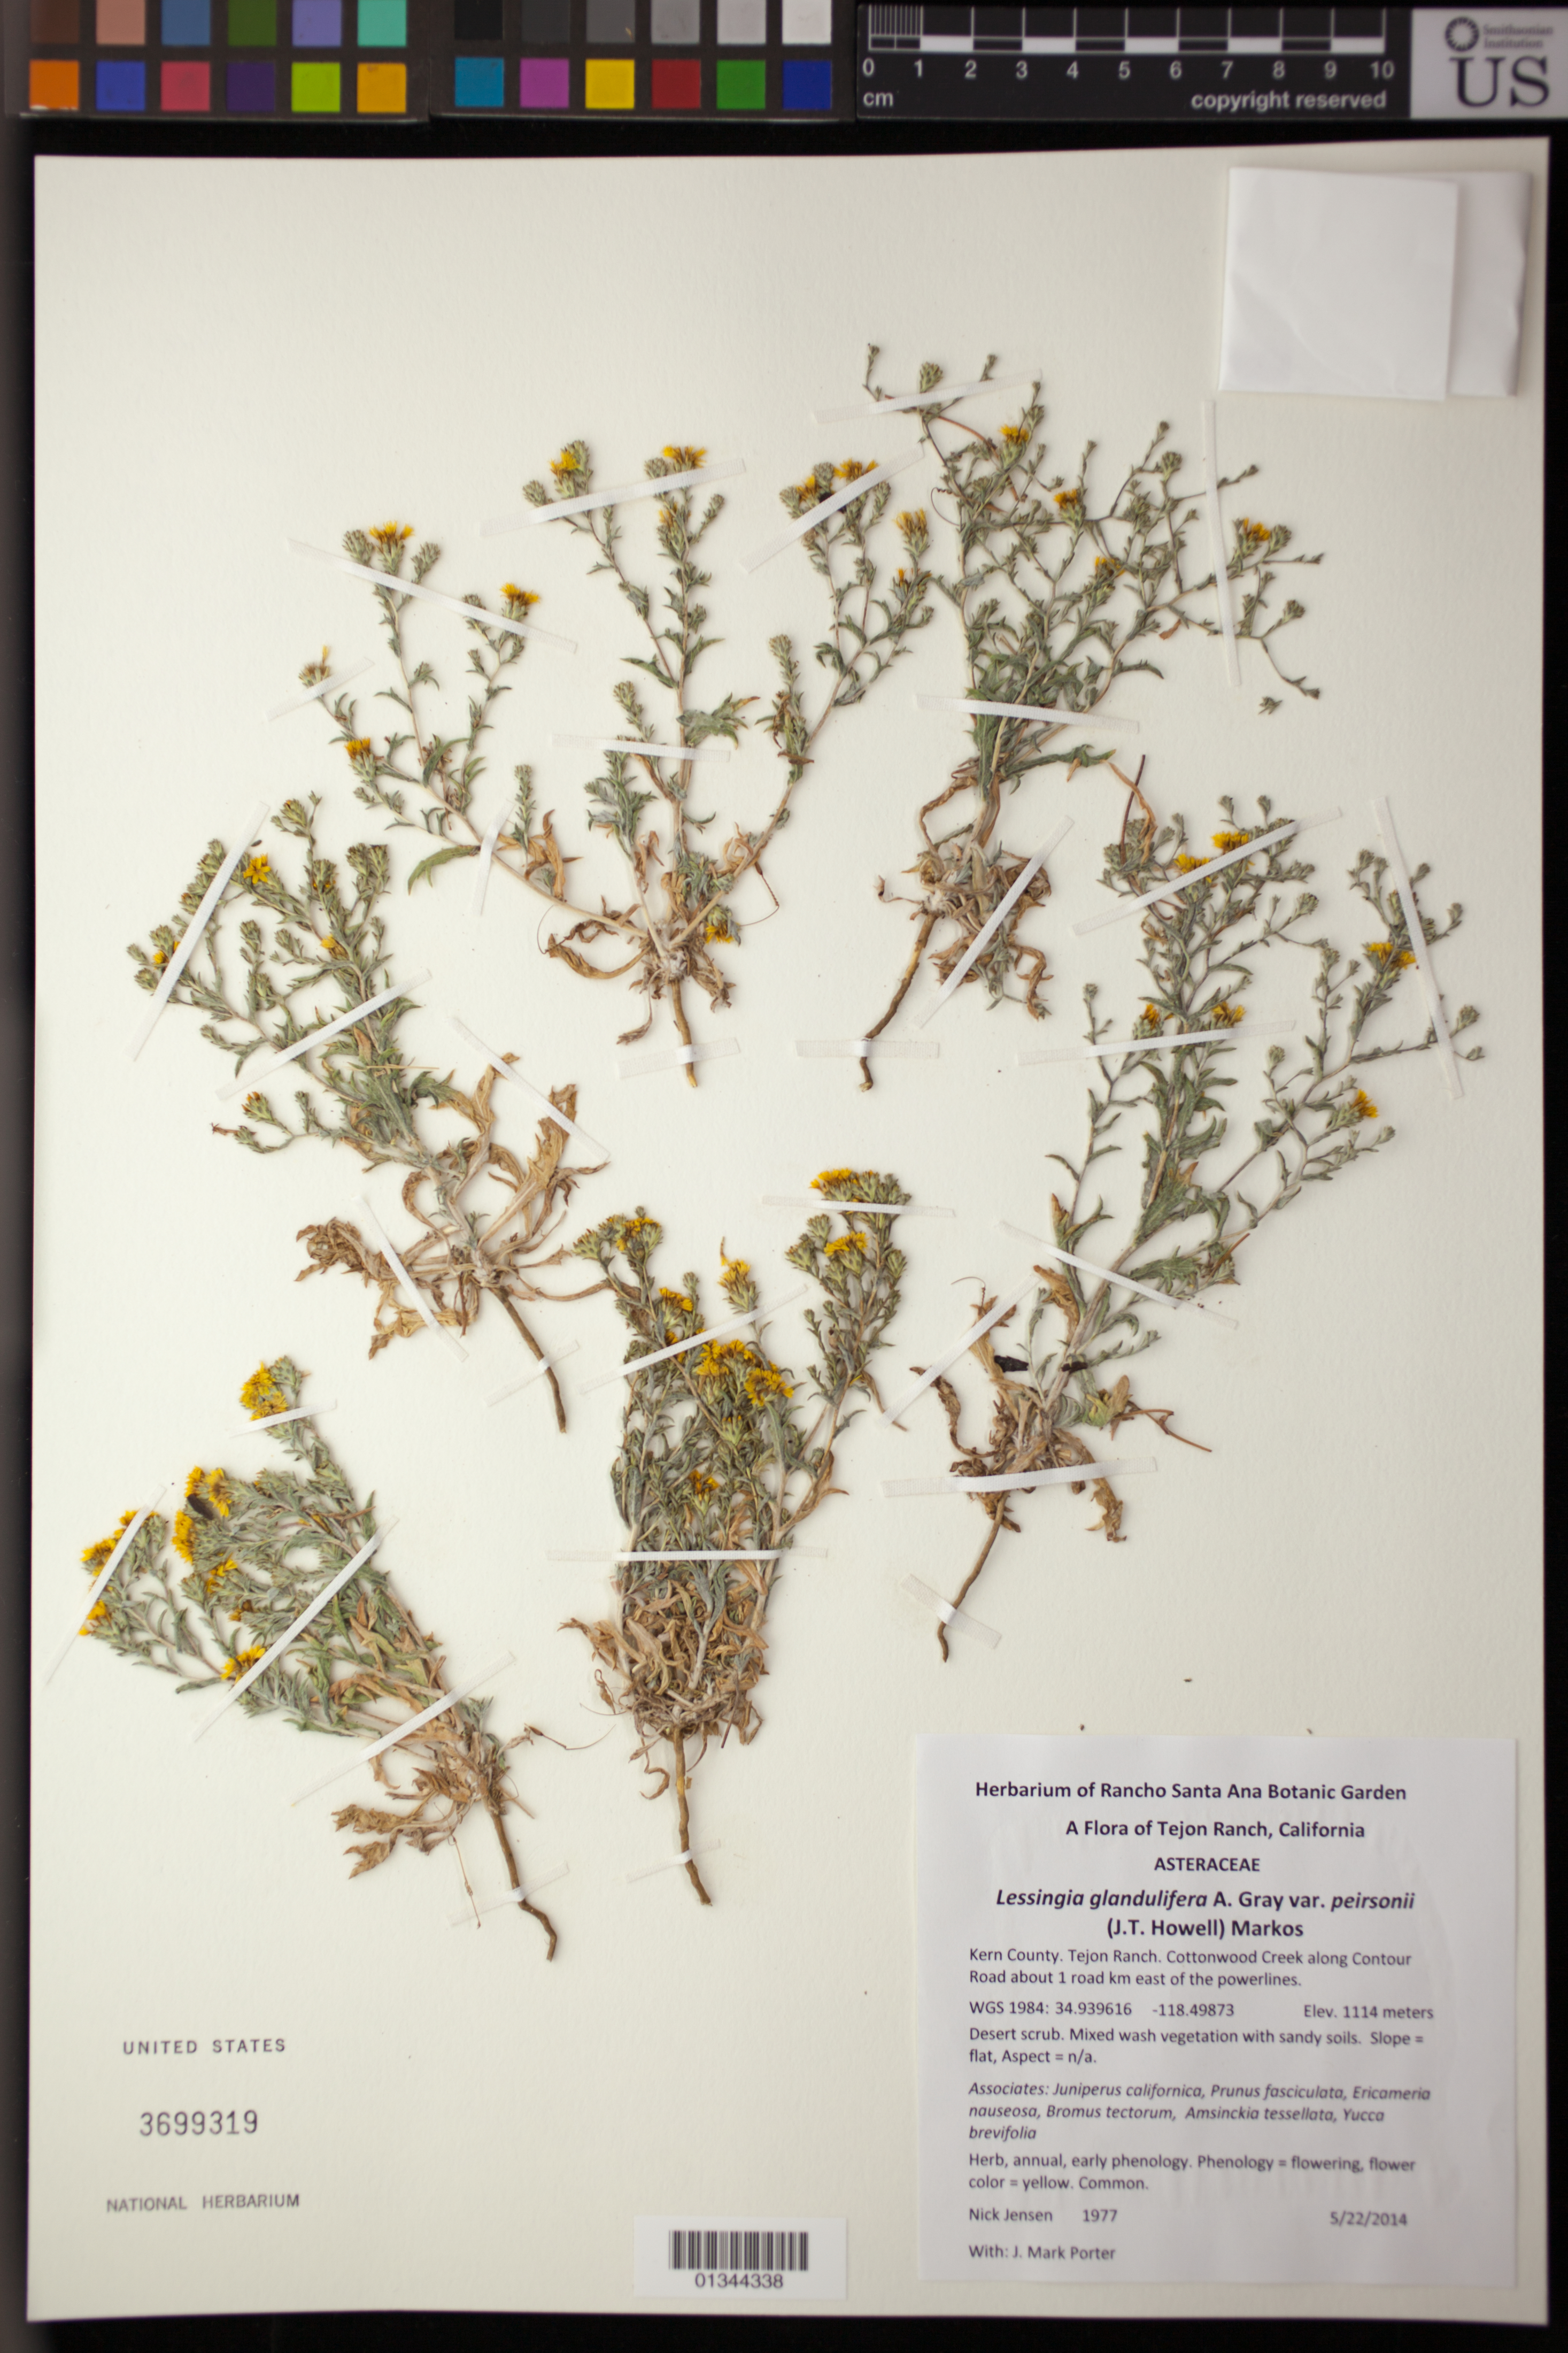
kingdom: Plantae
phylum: Tracheophyta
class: Magnoliopsida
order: Asterales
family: Asteraceae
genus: Lessingia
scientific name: Lessingia glandulifera var. peirsonii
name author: (J.T. Howell) Markos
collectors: N. Jensen & J. M. Porter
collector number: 1977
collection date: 2014-05-22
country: United States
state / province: California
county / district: Kern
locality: Tejon Ranch, Cottonwood Creek along Contour Road about 1 road km esat of the powerlines.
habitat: Desert scrub. Mixed wash vegetation with sandy soils. Slope=flat, Aspect=n/a.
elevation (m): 1114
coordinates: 34.939616, -118.49873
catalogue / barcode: US 3699319